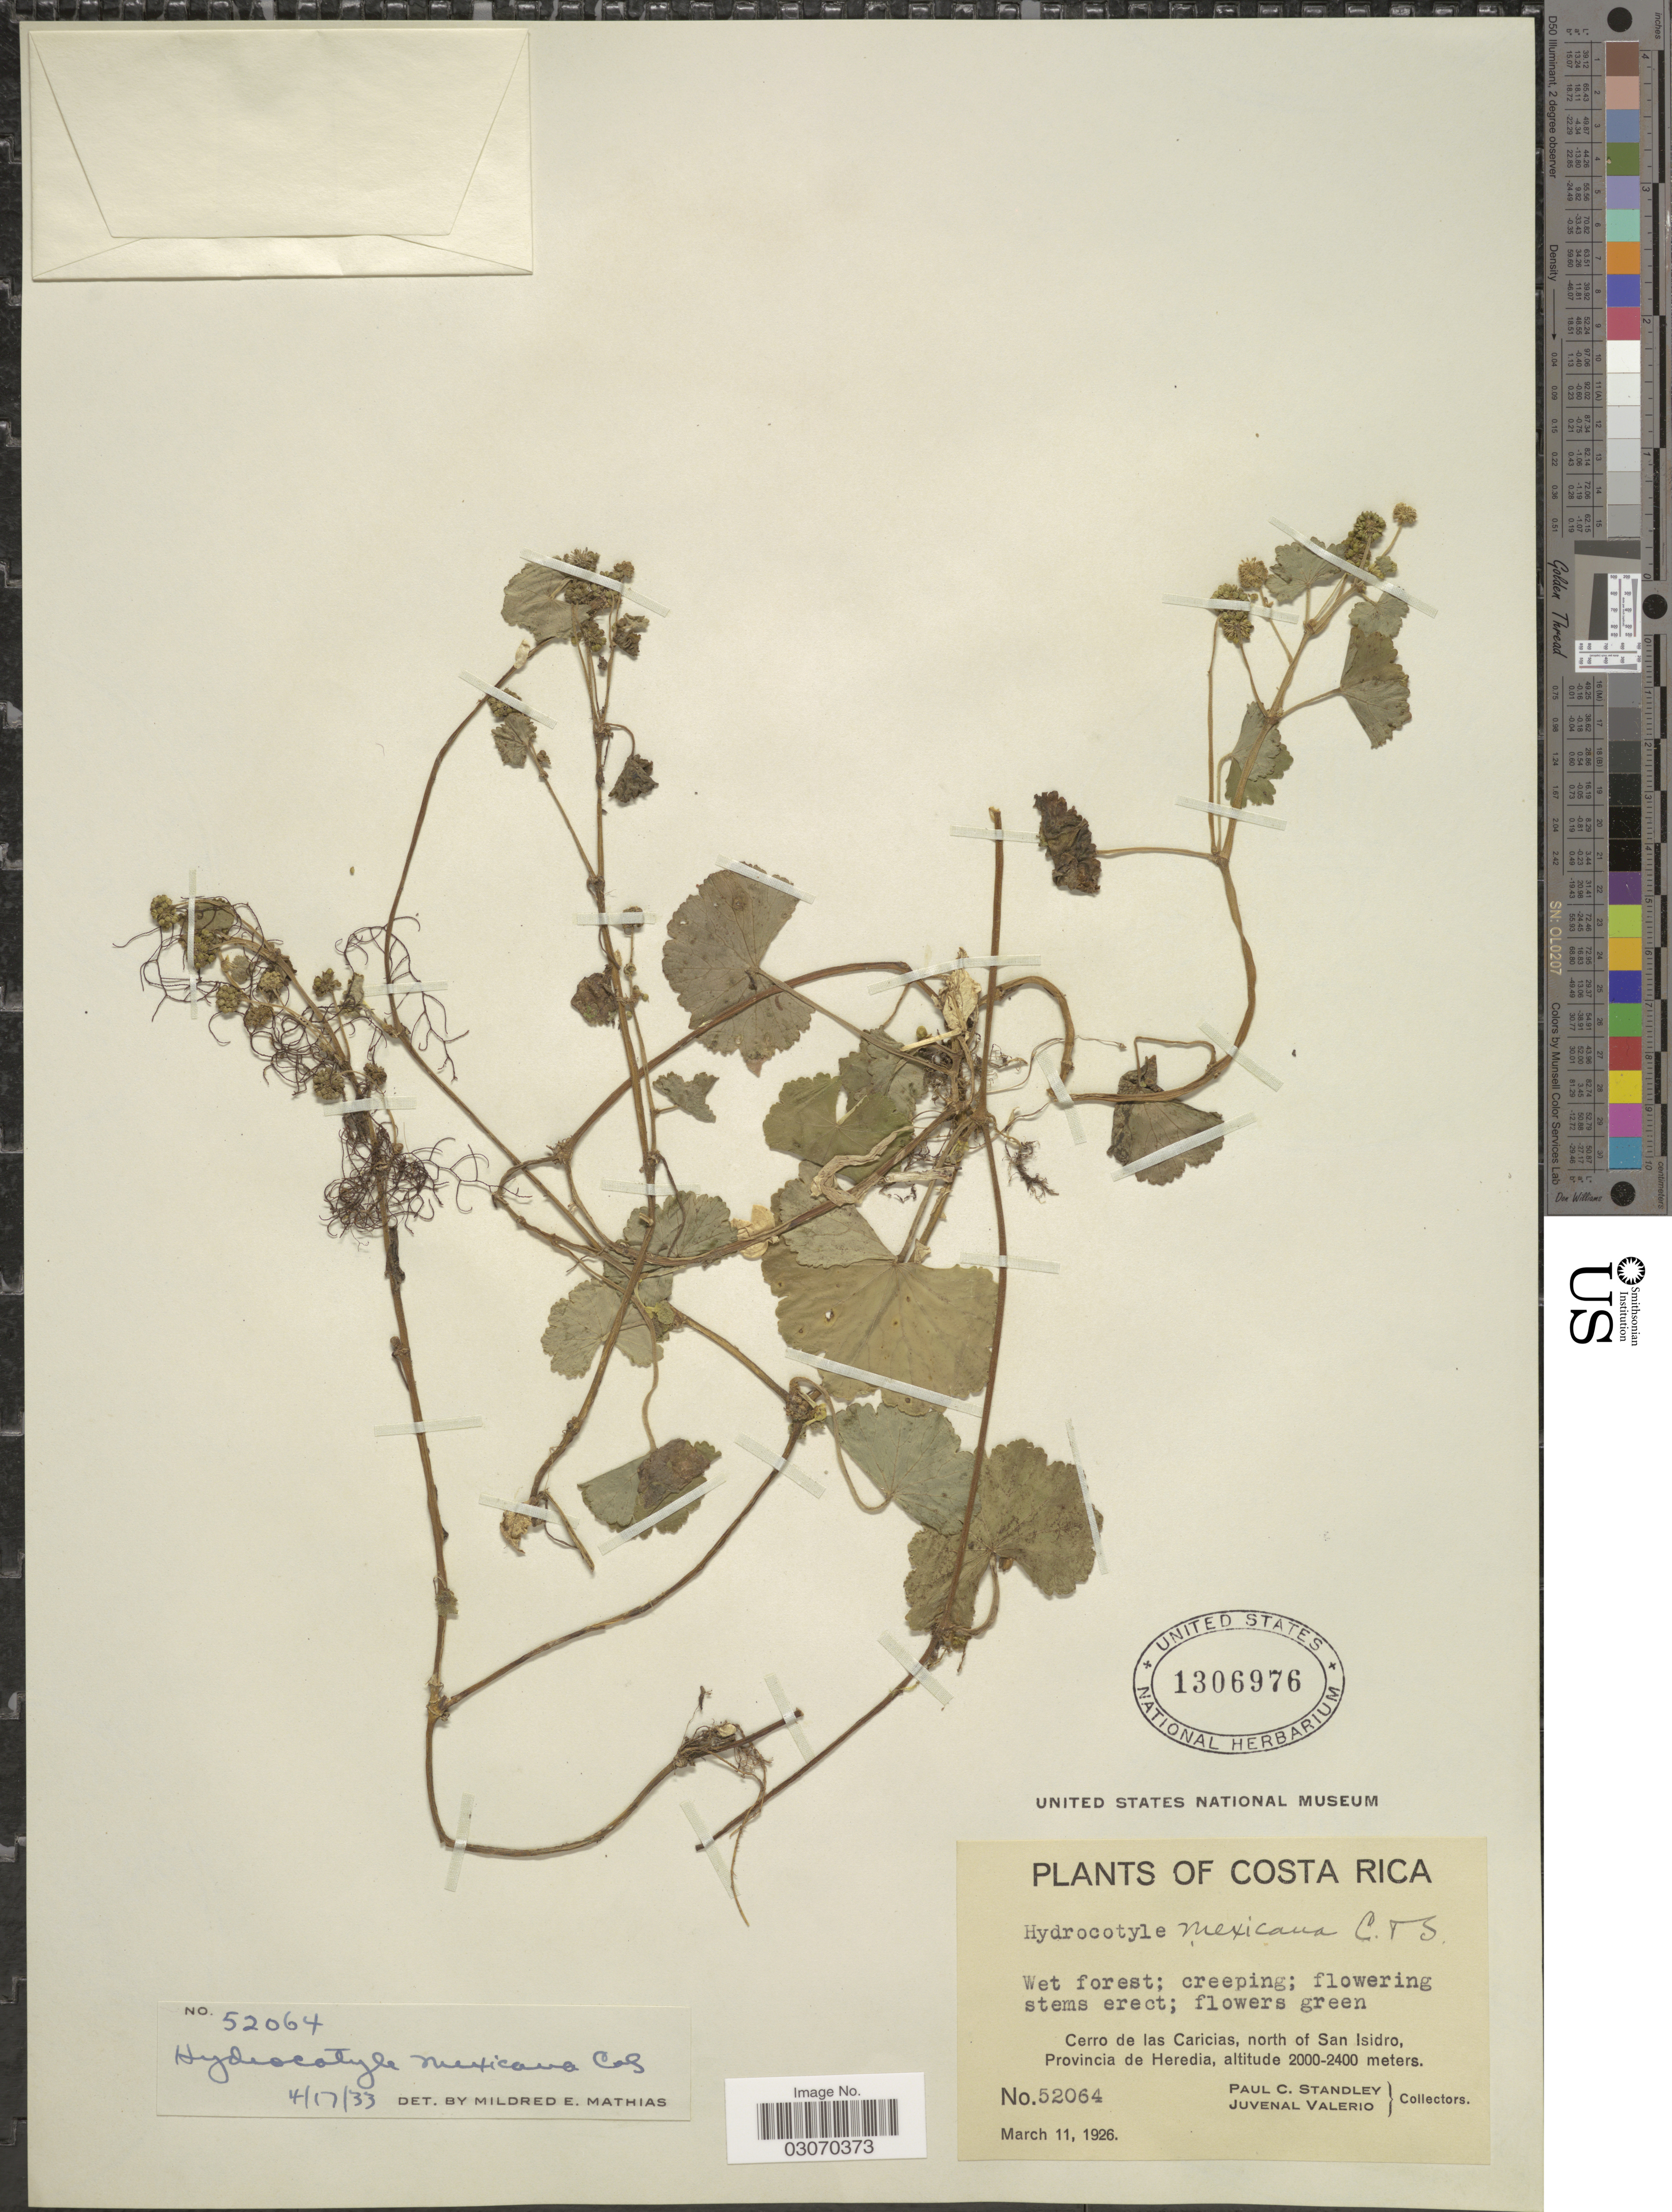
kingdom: Plantae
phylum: Tracheophyta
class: Magnoliopsida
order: Apiales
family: Araliaceae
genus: Hydrocotyle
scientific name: Hydrocotyle mexicana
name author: Schltdl. & Cham.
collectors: P. C. Standley & J. Valerio R.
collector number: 52064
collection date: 1926-03-11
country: Costa Rica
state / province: Heredia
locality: Cerro de las Caricias, north of San Isidro.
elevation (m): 2000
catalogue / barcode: US 1306976